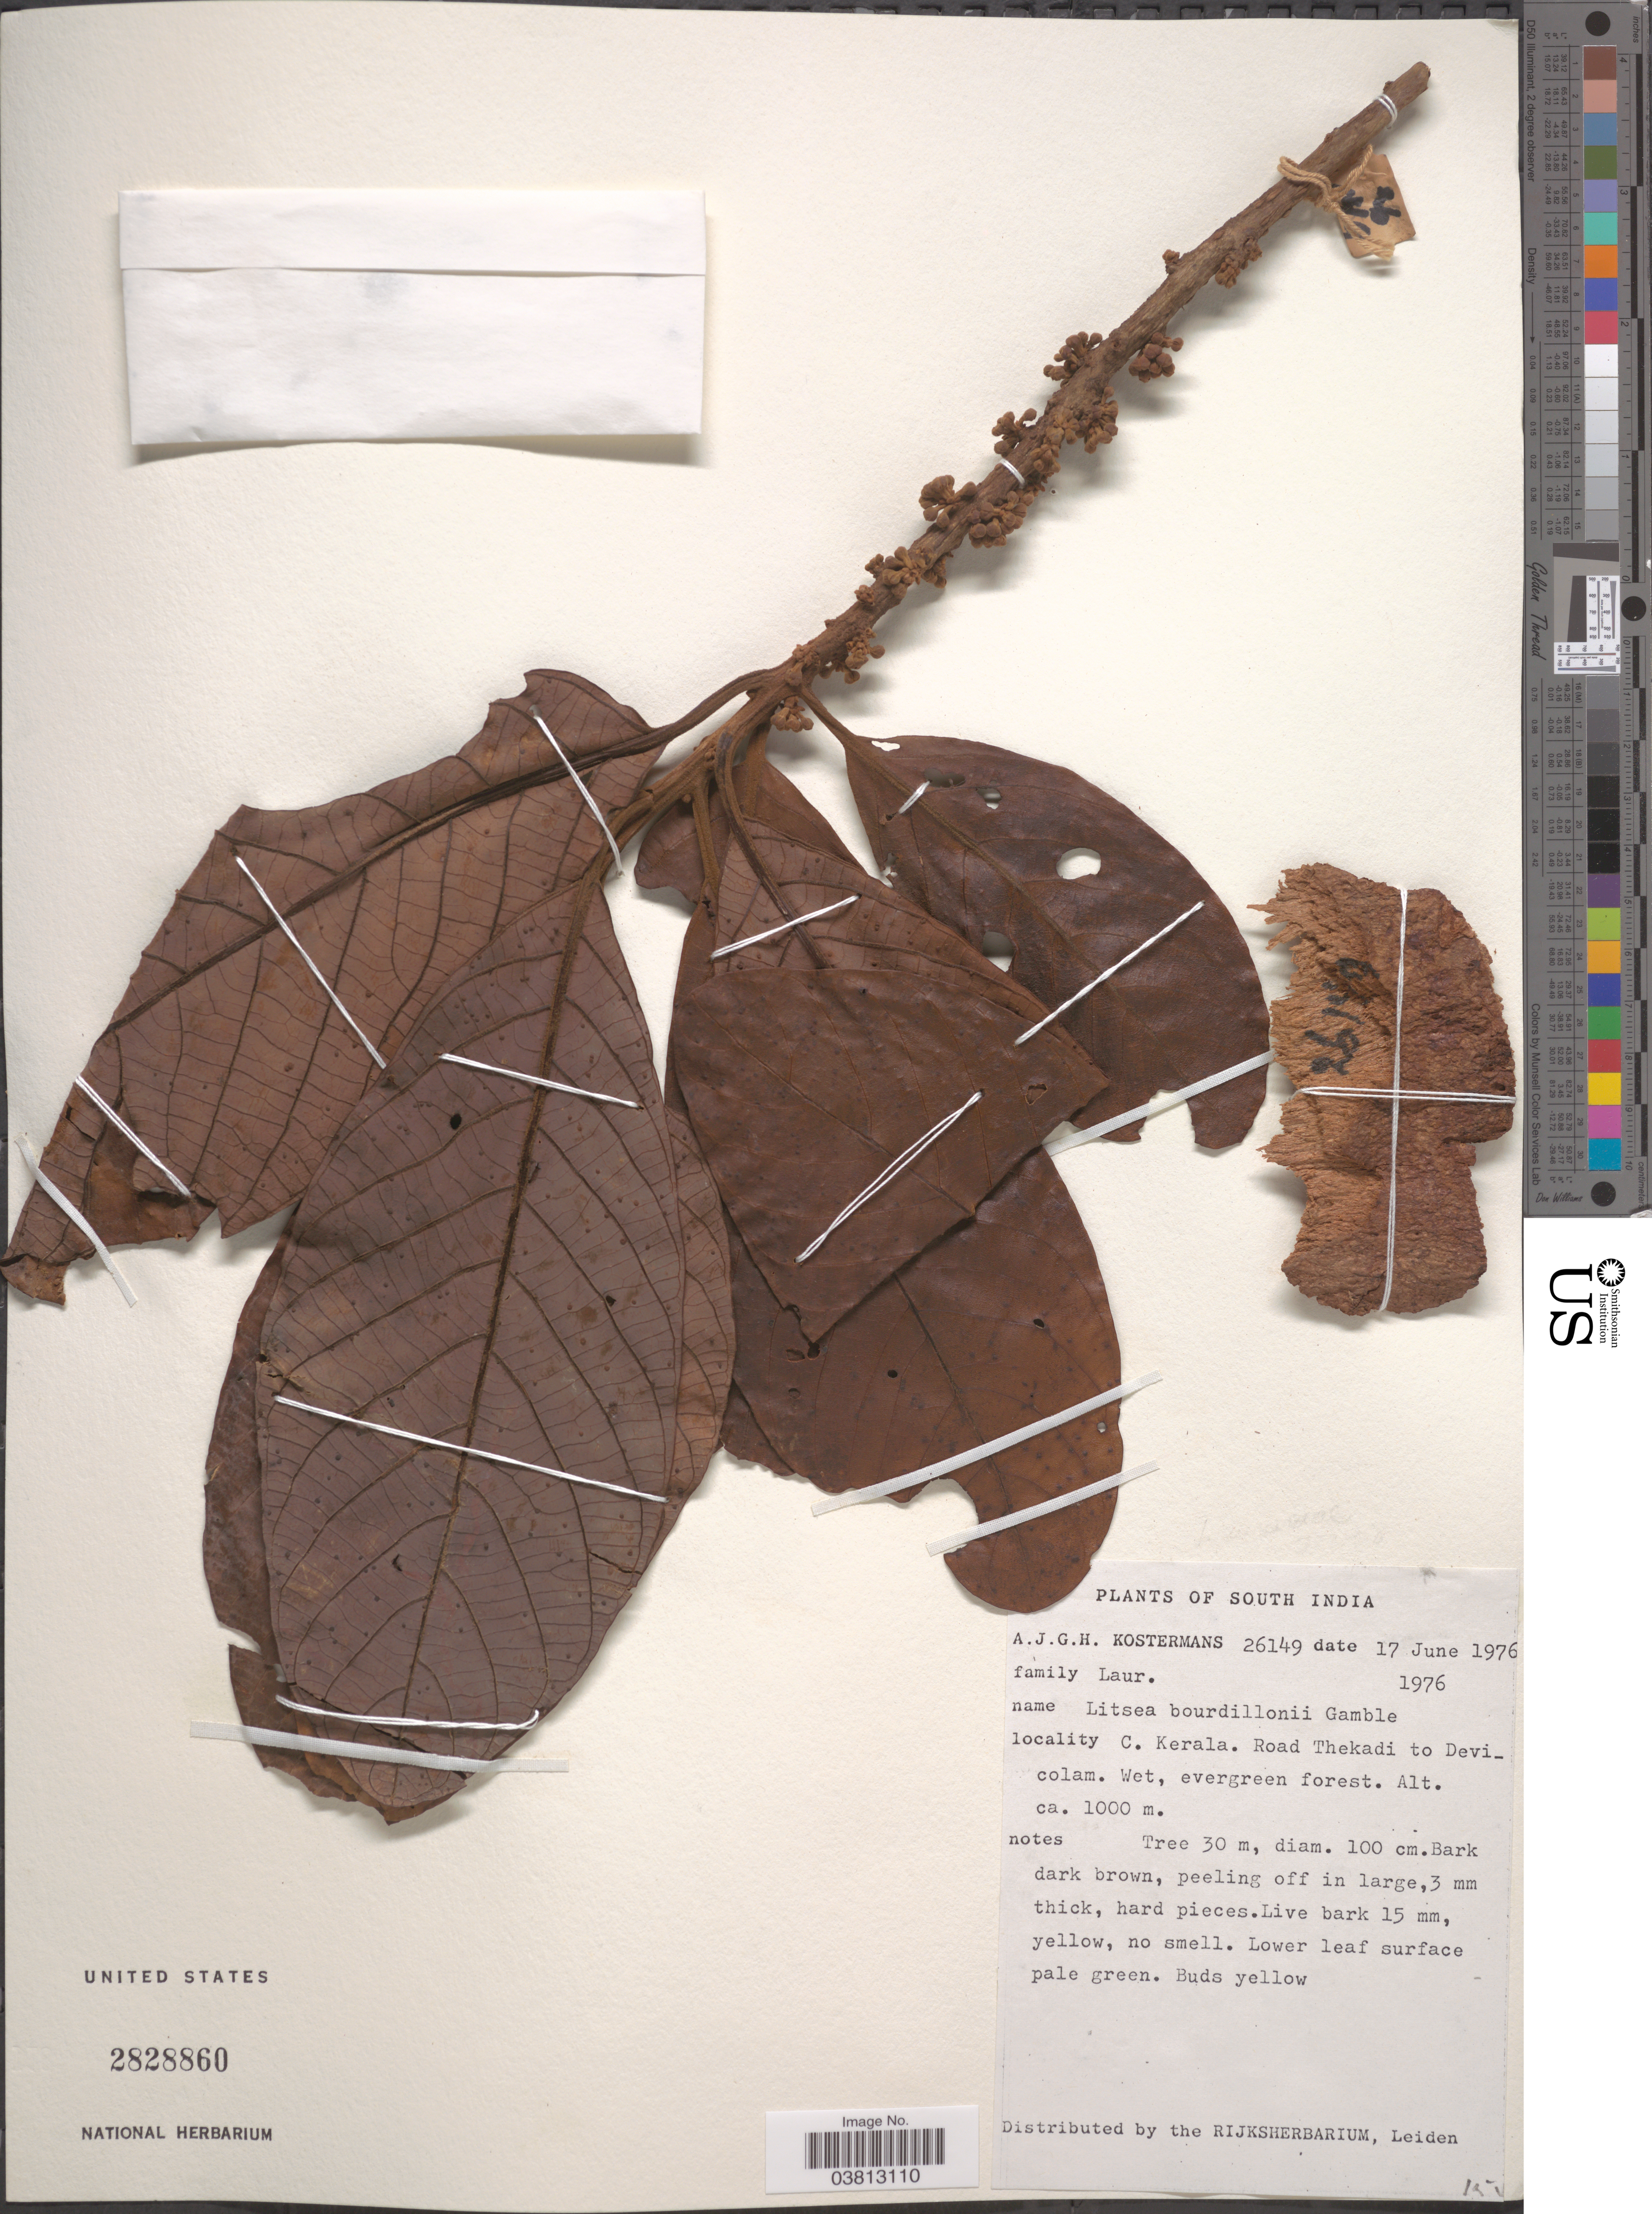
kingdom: Plantae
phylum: Tracheophyta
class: Magnoliopsida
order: Laurales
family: Lauraceae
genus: Litsea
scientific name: Litsea bourdillonii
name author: Gamble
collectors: A. J. G. Kostermans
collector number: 26149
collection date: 1976-06-17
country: India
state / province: Kerala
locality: South India. C. Kerala. Road Thekadi to Devicolam.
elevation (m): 1000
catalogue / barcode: US 2828860